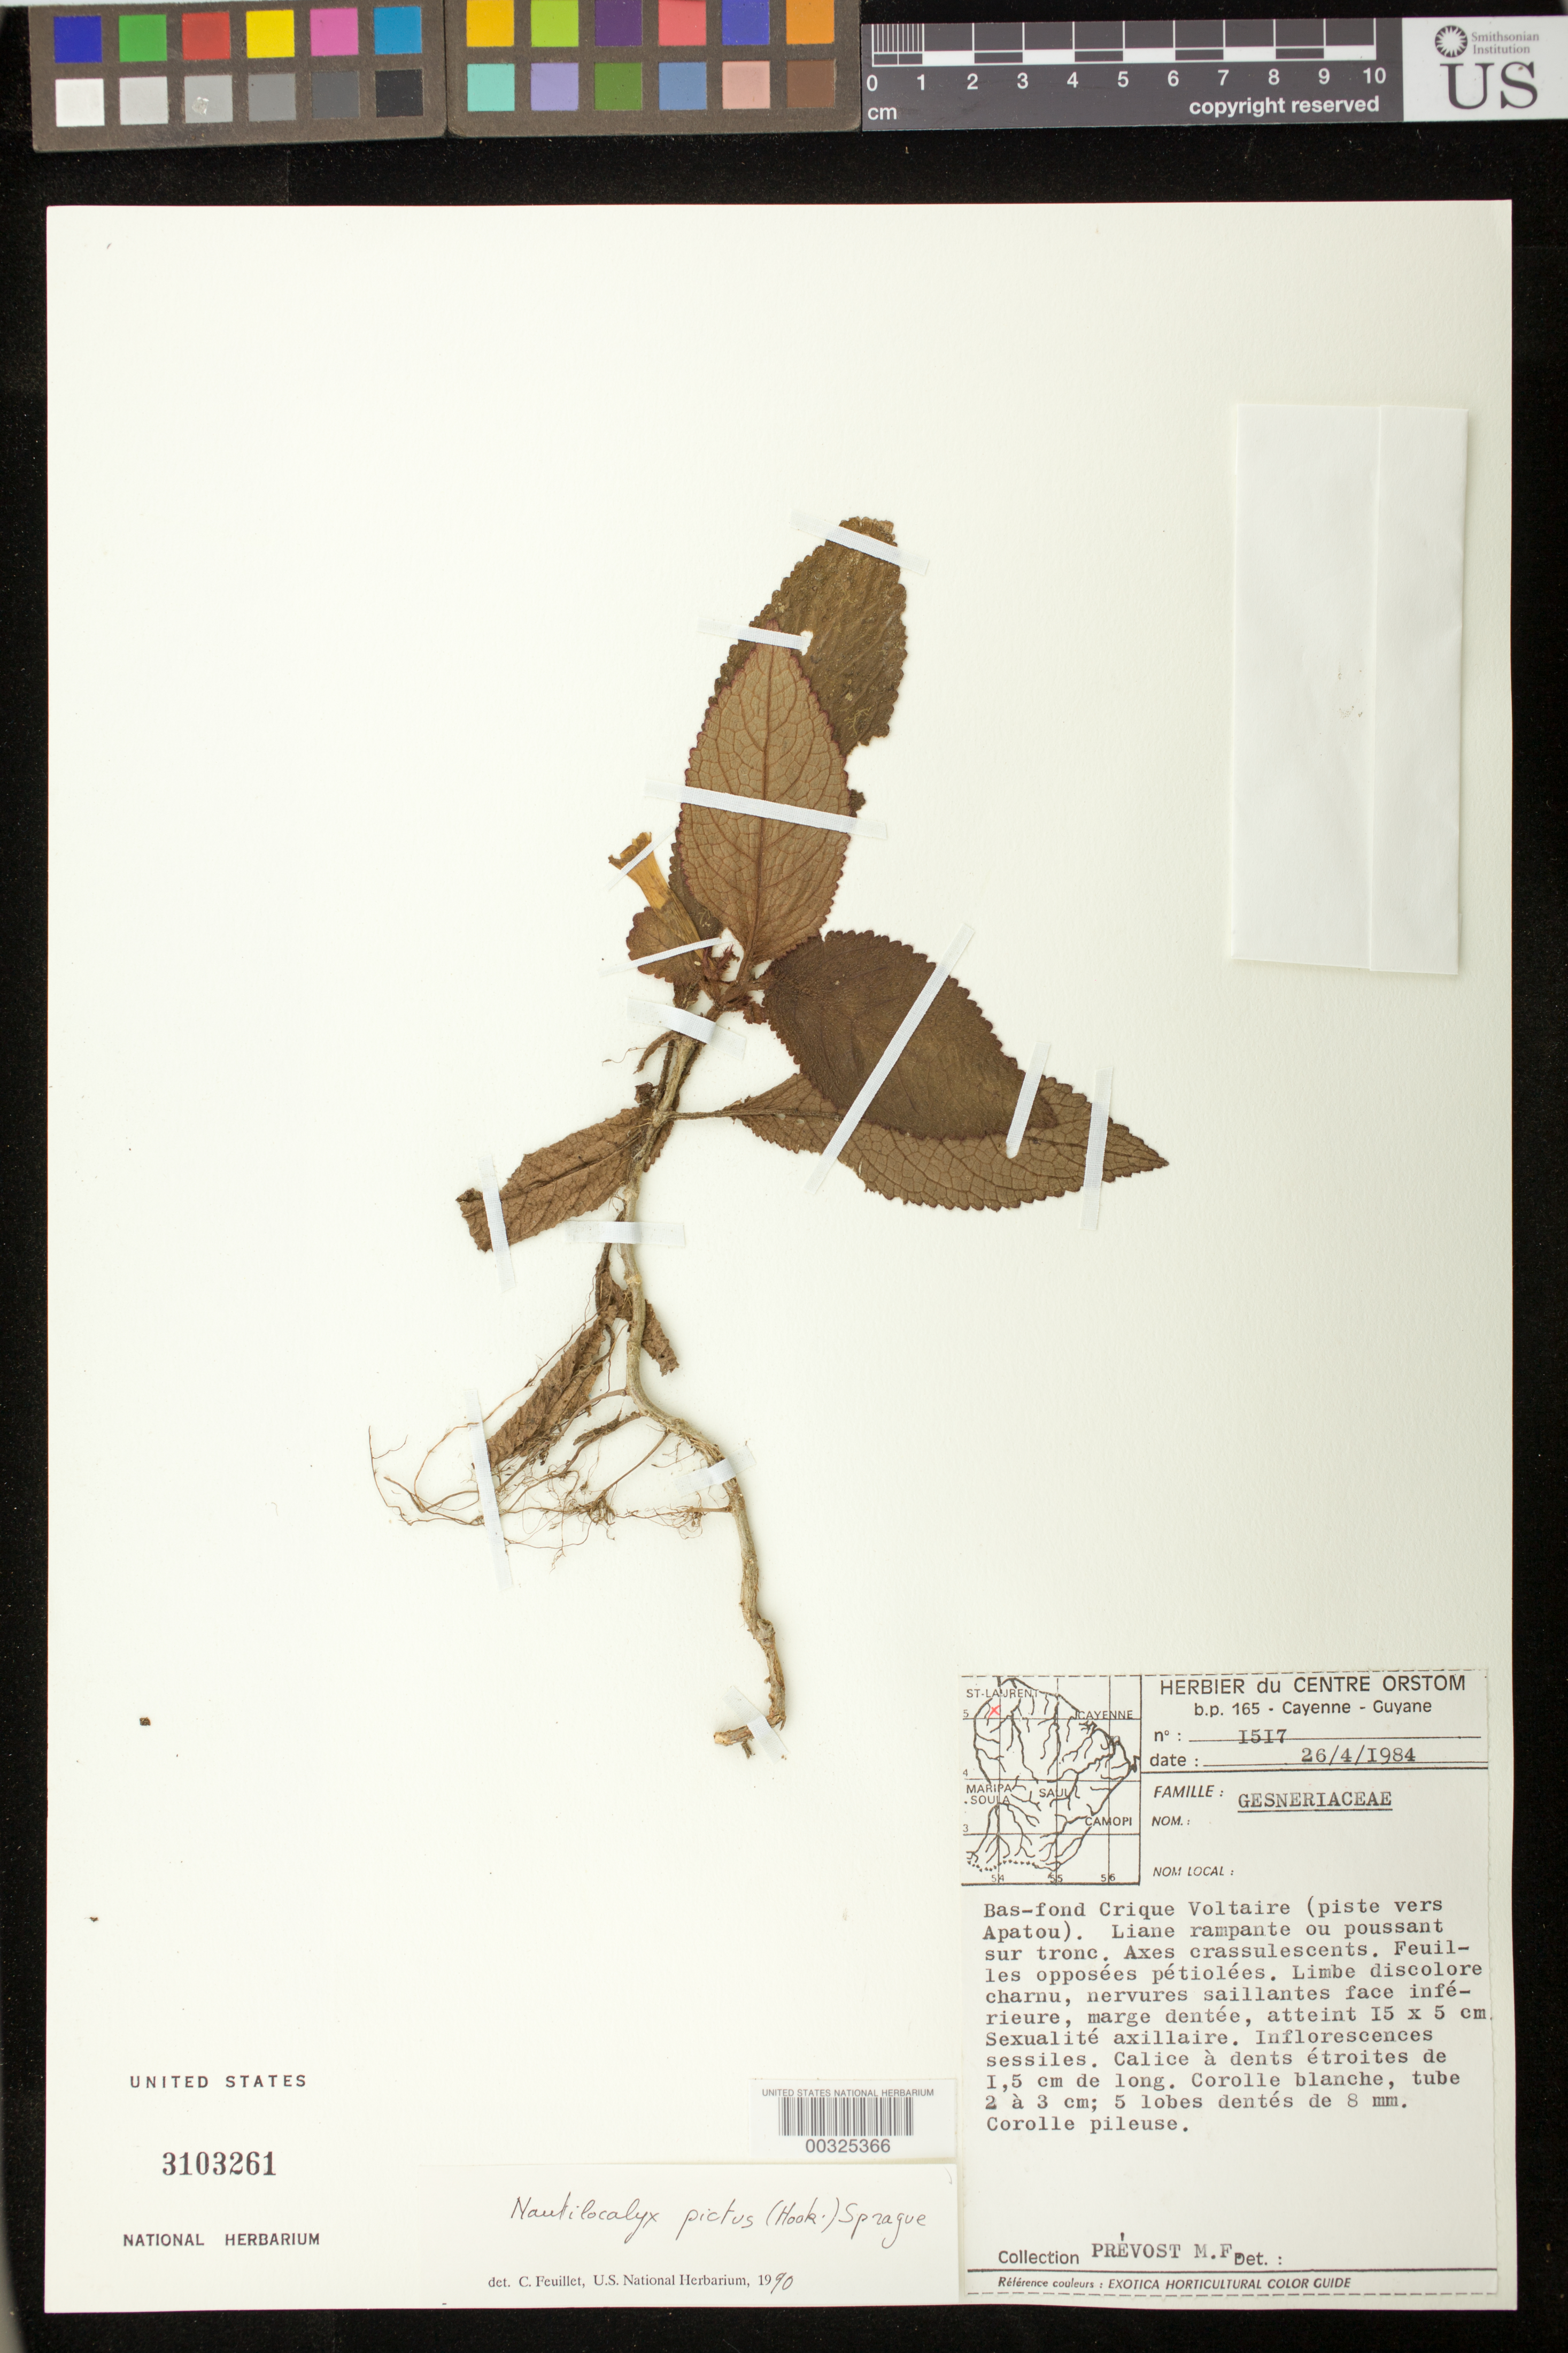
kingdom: Plantae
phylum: Tracheophyta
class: Magnoliopsida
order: Lamiales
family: Gesneriaceae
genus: Nautilocalyx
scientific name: Nautilocalyx pictus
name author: (Hook.) Sprague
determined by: Skog, Laurence E.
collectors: M.-F. Prévost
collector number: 1517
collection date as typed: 26 Apr 1984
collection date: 1984-04-26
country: French Guiana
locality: Bas-fond Crique Voltaire (piste vers Apatou)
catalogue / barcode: US 3103261